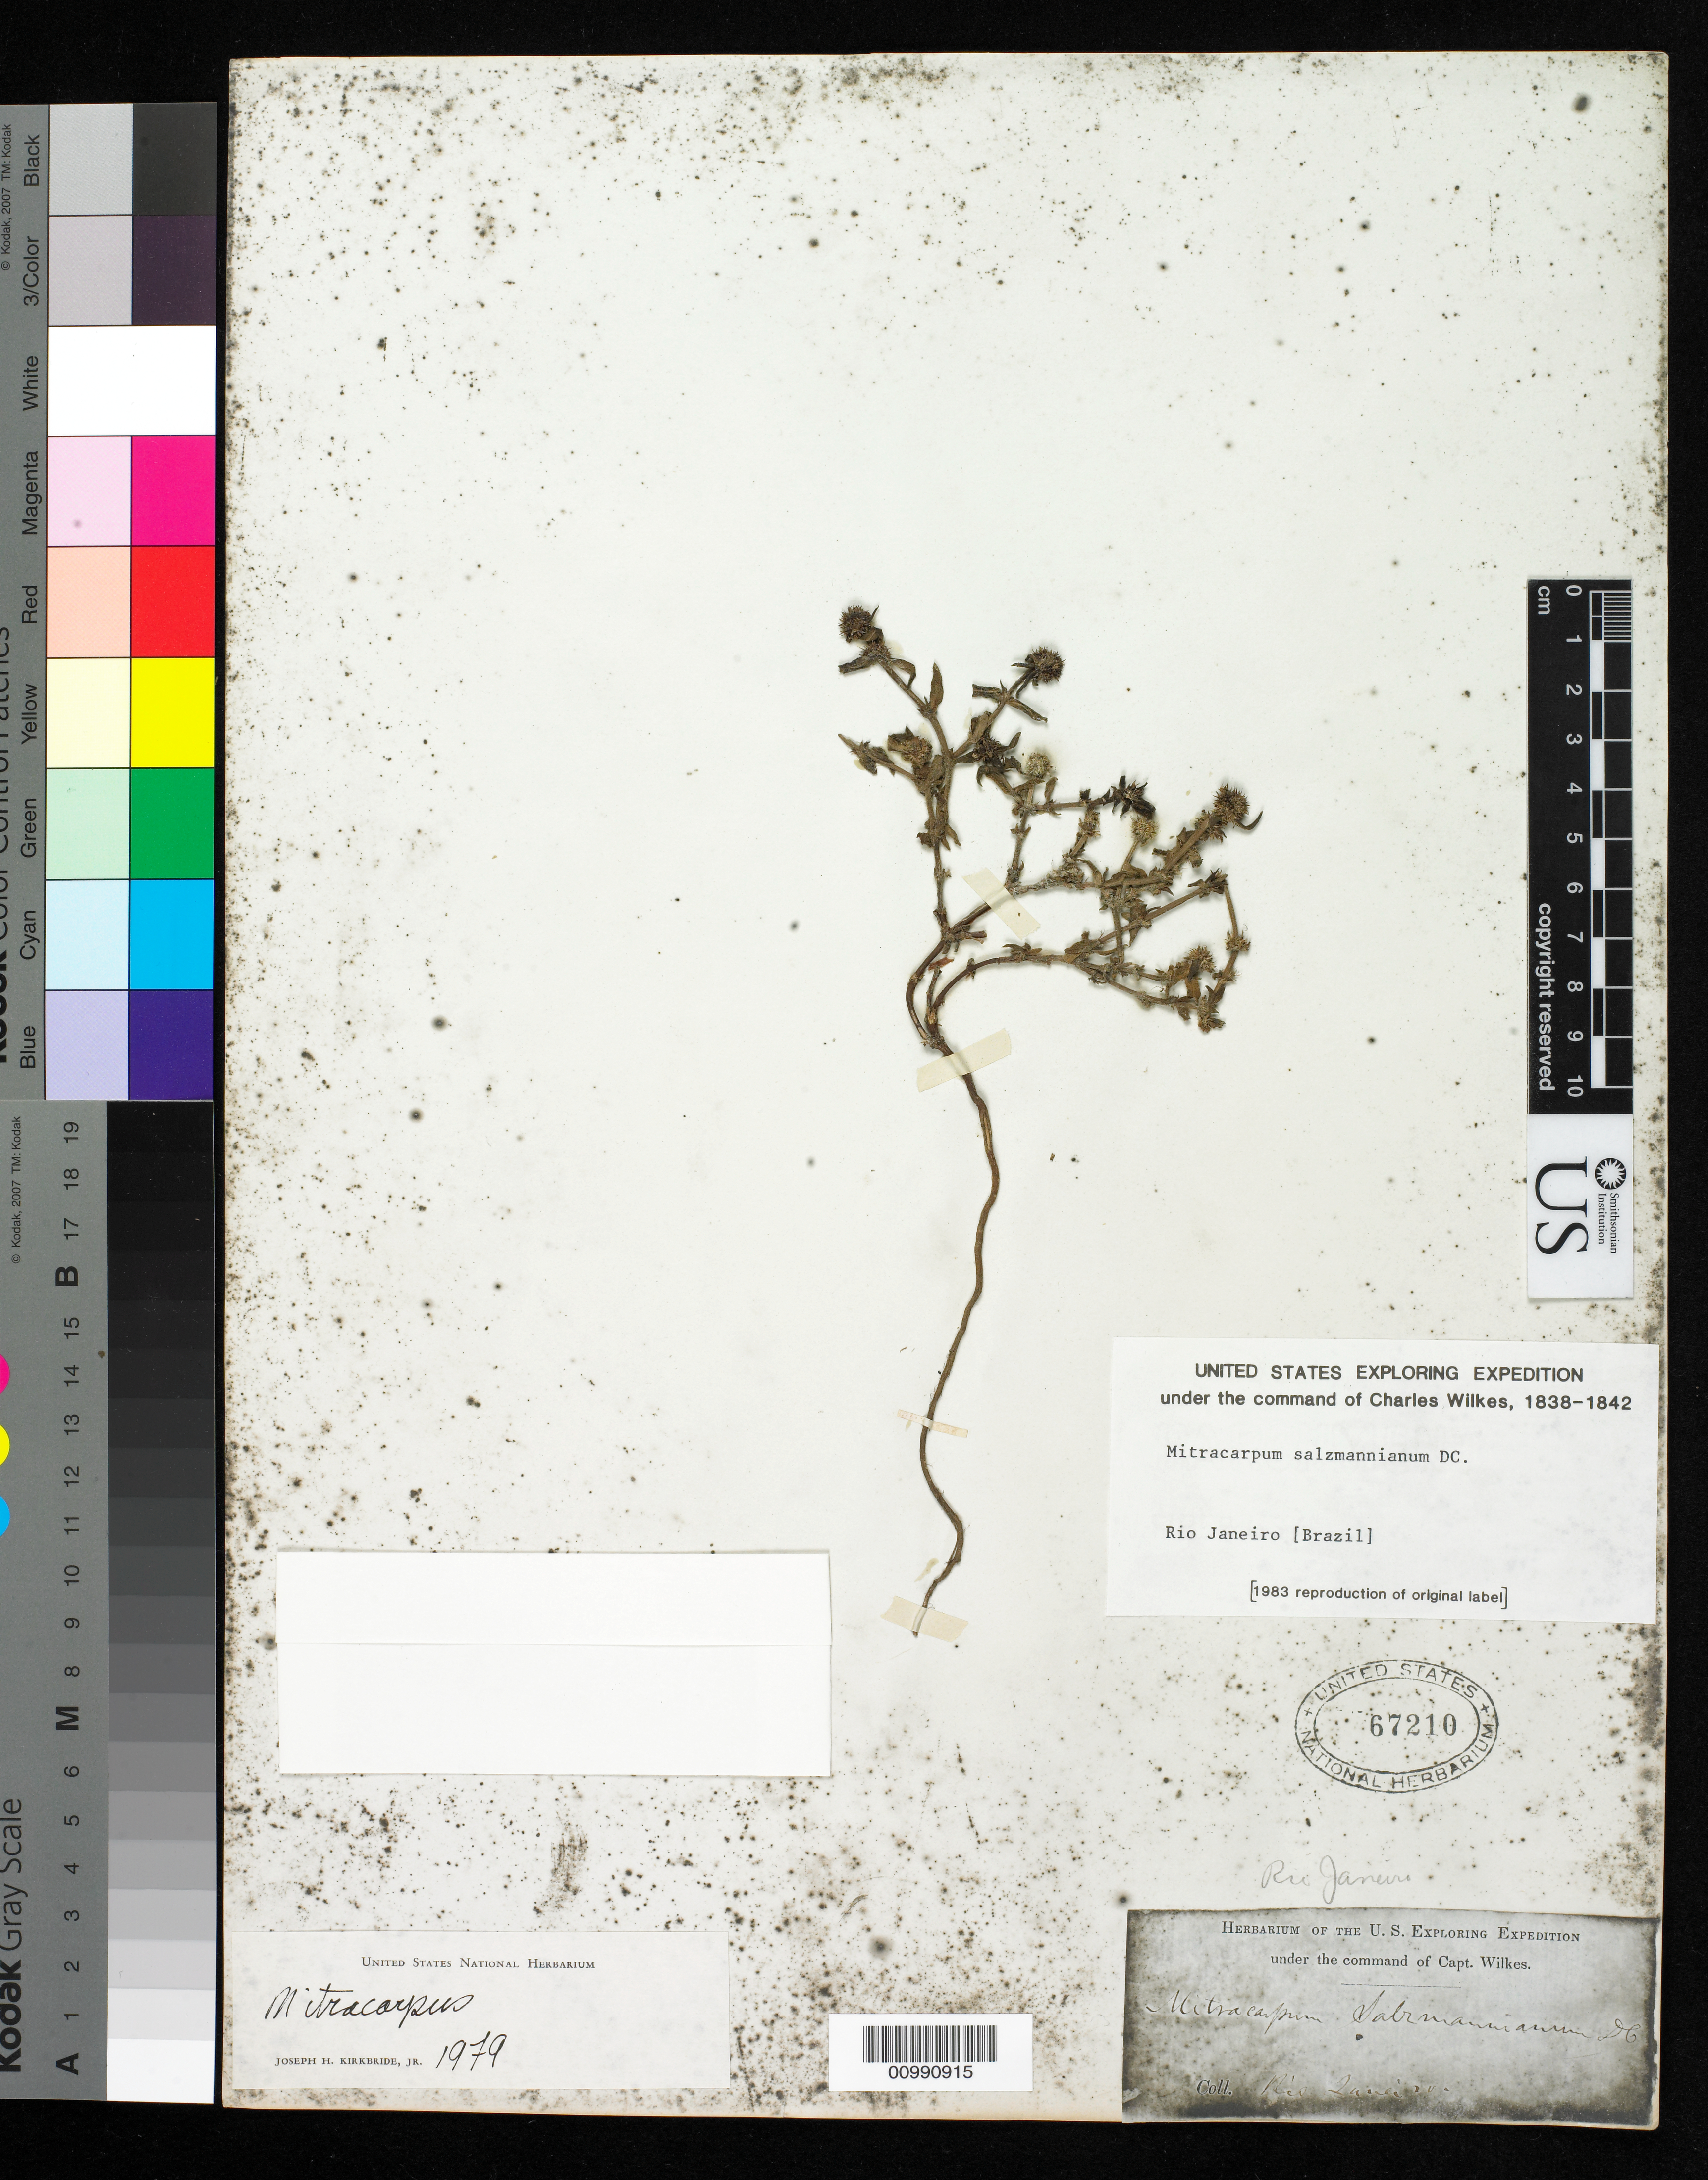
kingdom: Plantae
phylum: Tracheophyta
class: Magnoliopsida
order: Gentianales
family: Rubiaceae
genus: Mitracarpus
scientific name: Mitracarpus sp.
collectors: Wilkes Explor. Exped.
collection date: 1838/1842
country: Brazil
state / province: Rio de Janeiro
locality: Rio Janeiro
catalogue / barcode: US 67210